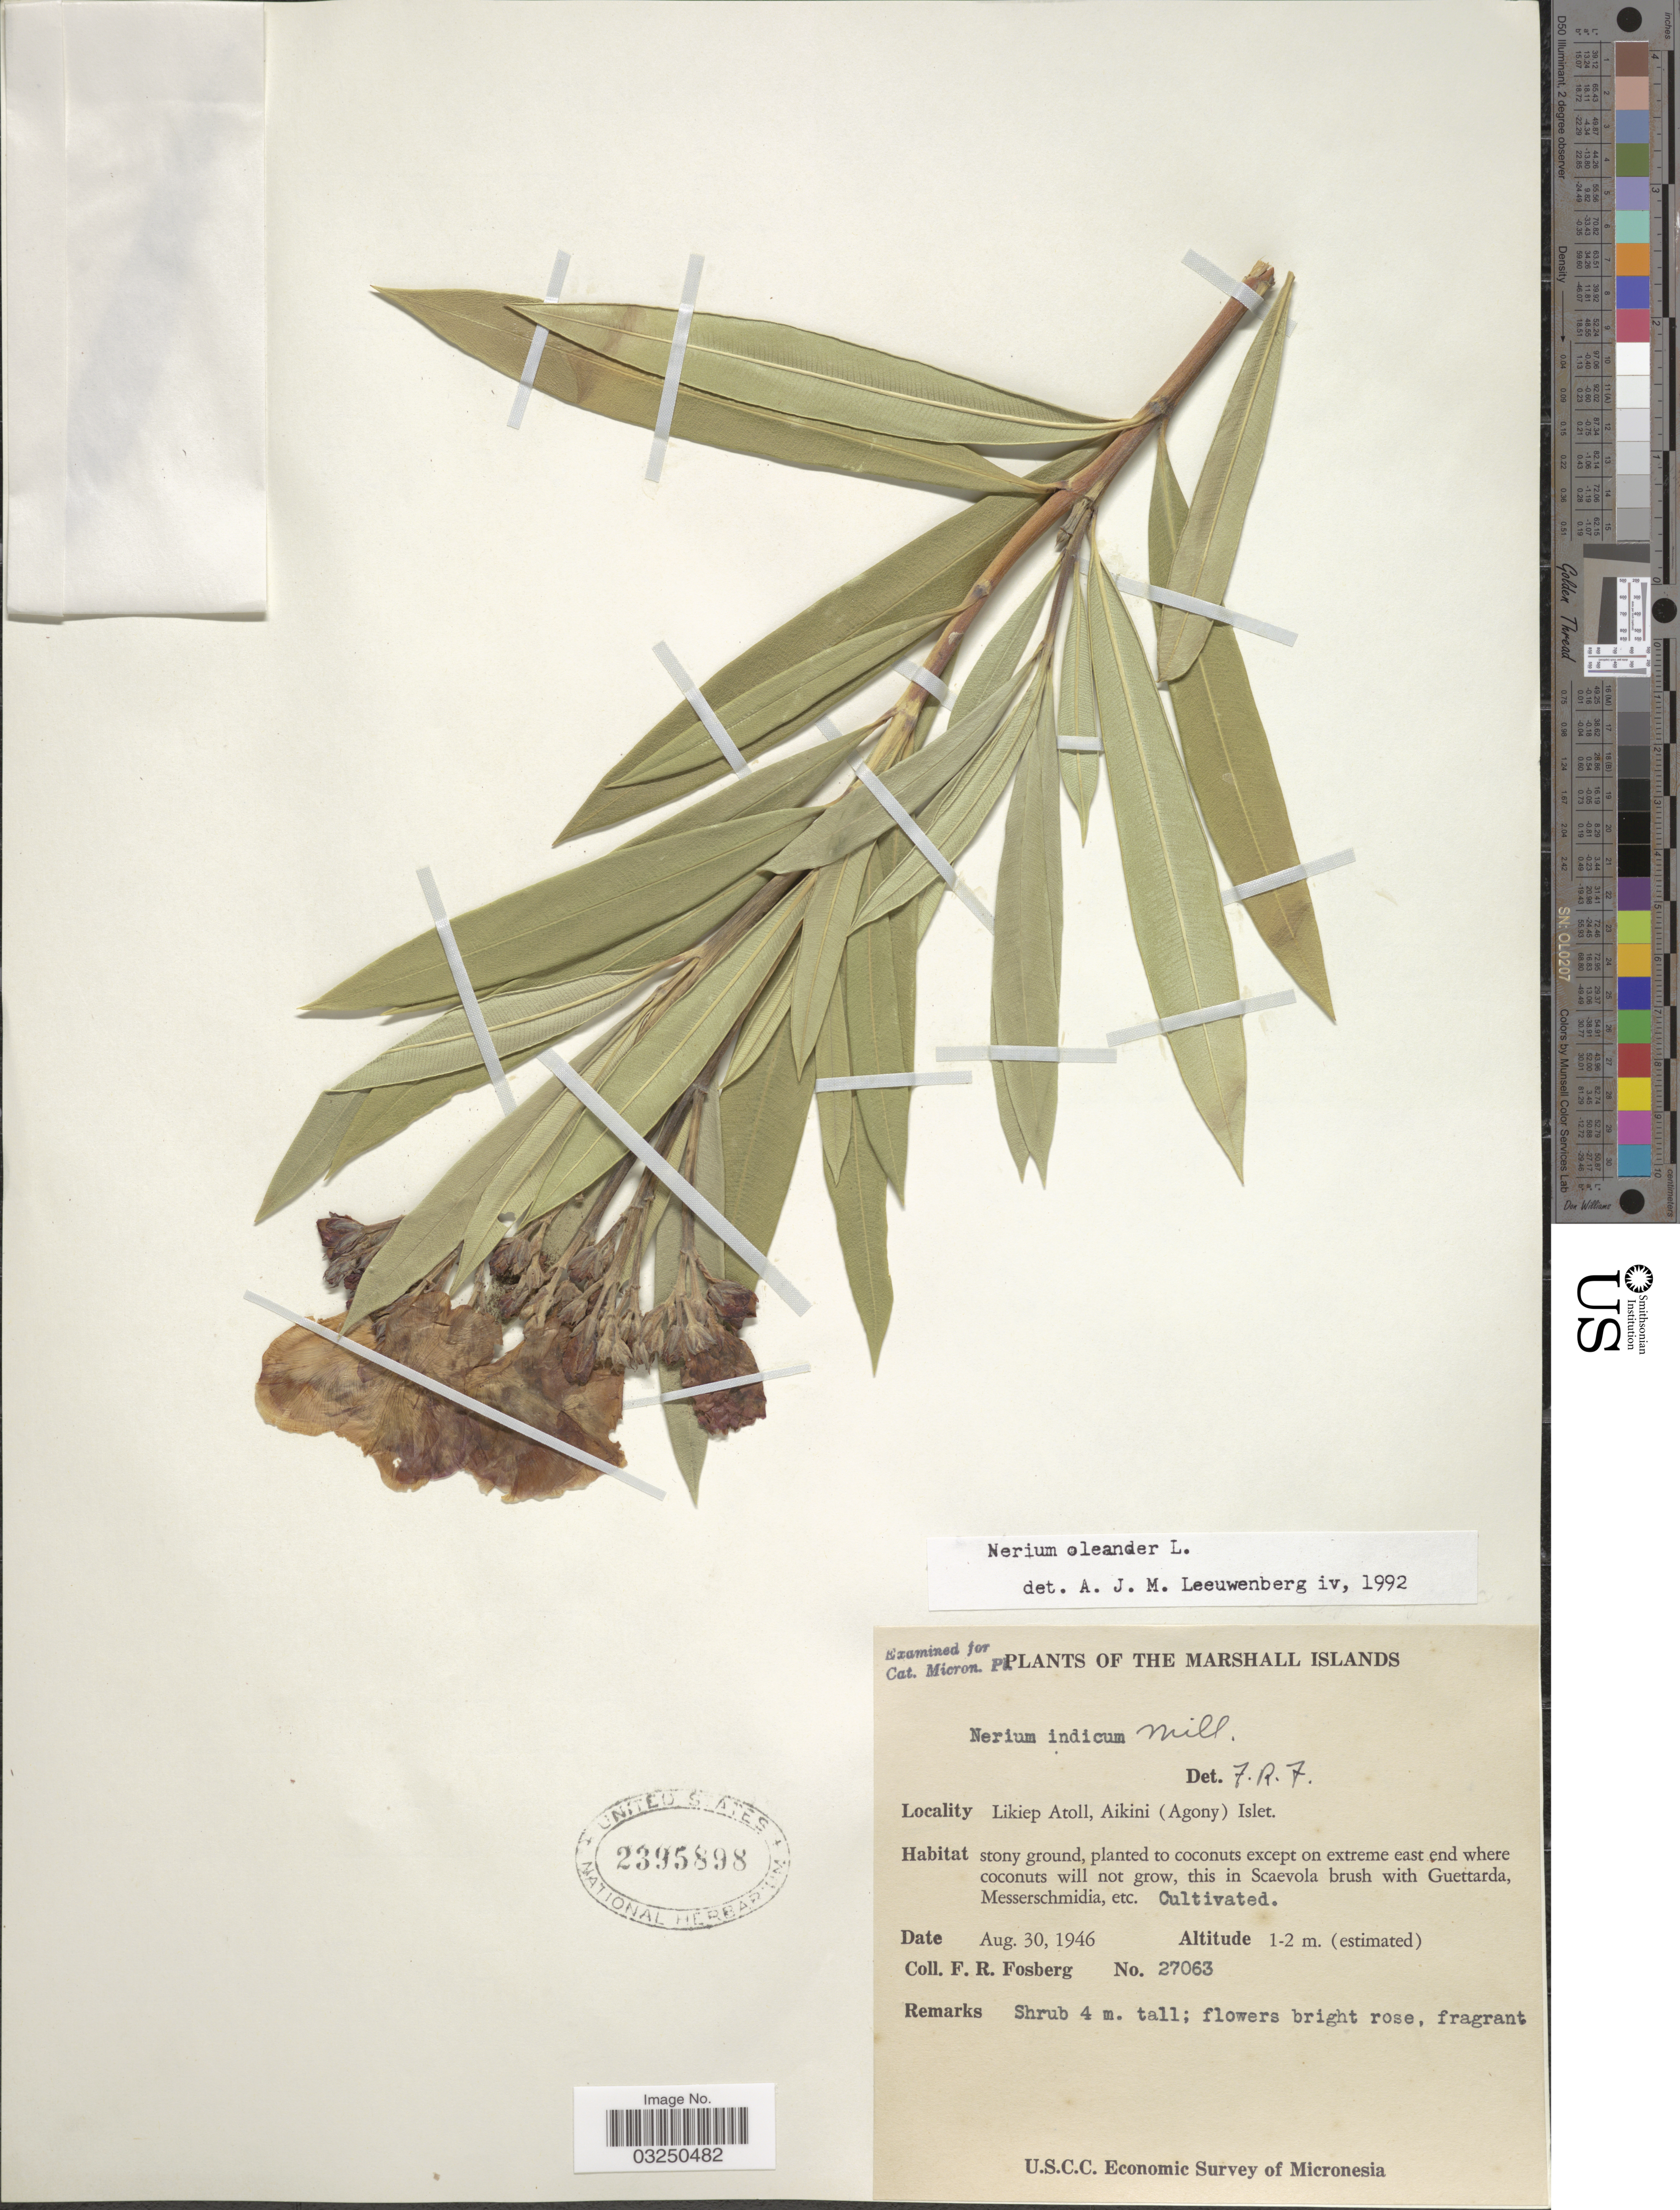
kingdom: Plantae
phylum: Tracheophyta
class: Magnoliopsida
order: Gentianales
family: Apocynaceae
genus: Nerium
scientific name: Nerium oleander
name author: L.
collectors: F. R. Fosberg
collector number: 27063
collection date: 1946-08-30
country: Marshall Islands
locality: Likiep Atoll, Aikini (Agony) Islet.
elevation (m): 1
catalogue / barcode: US 2395898